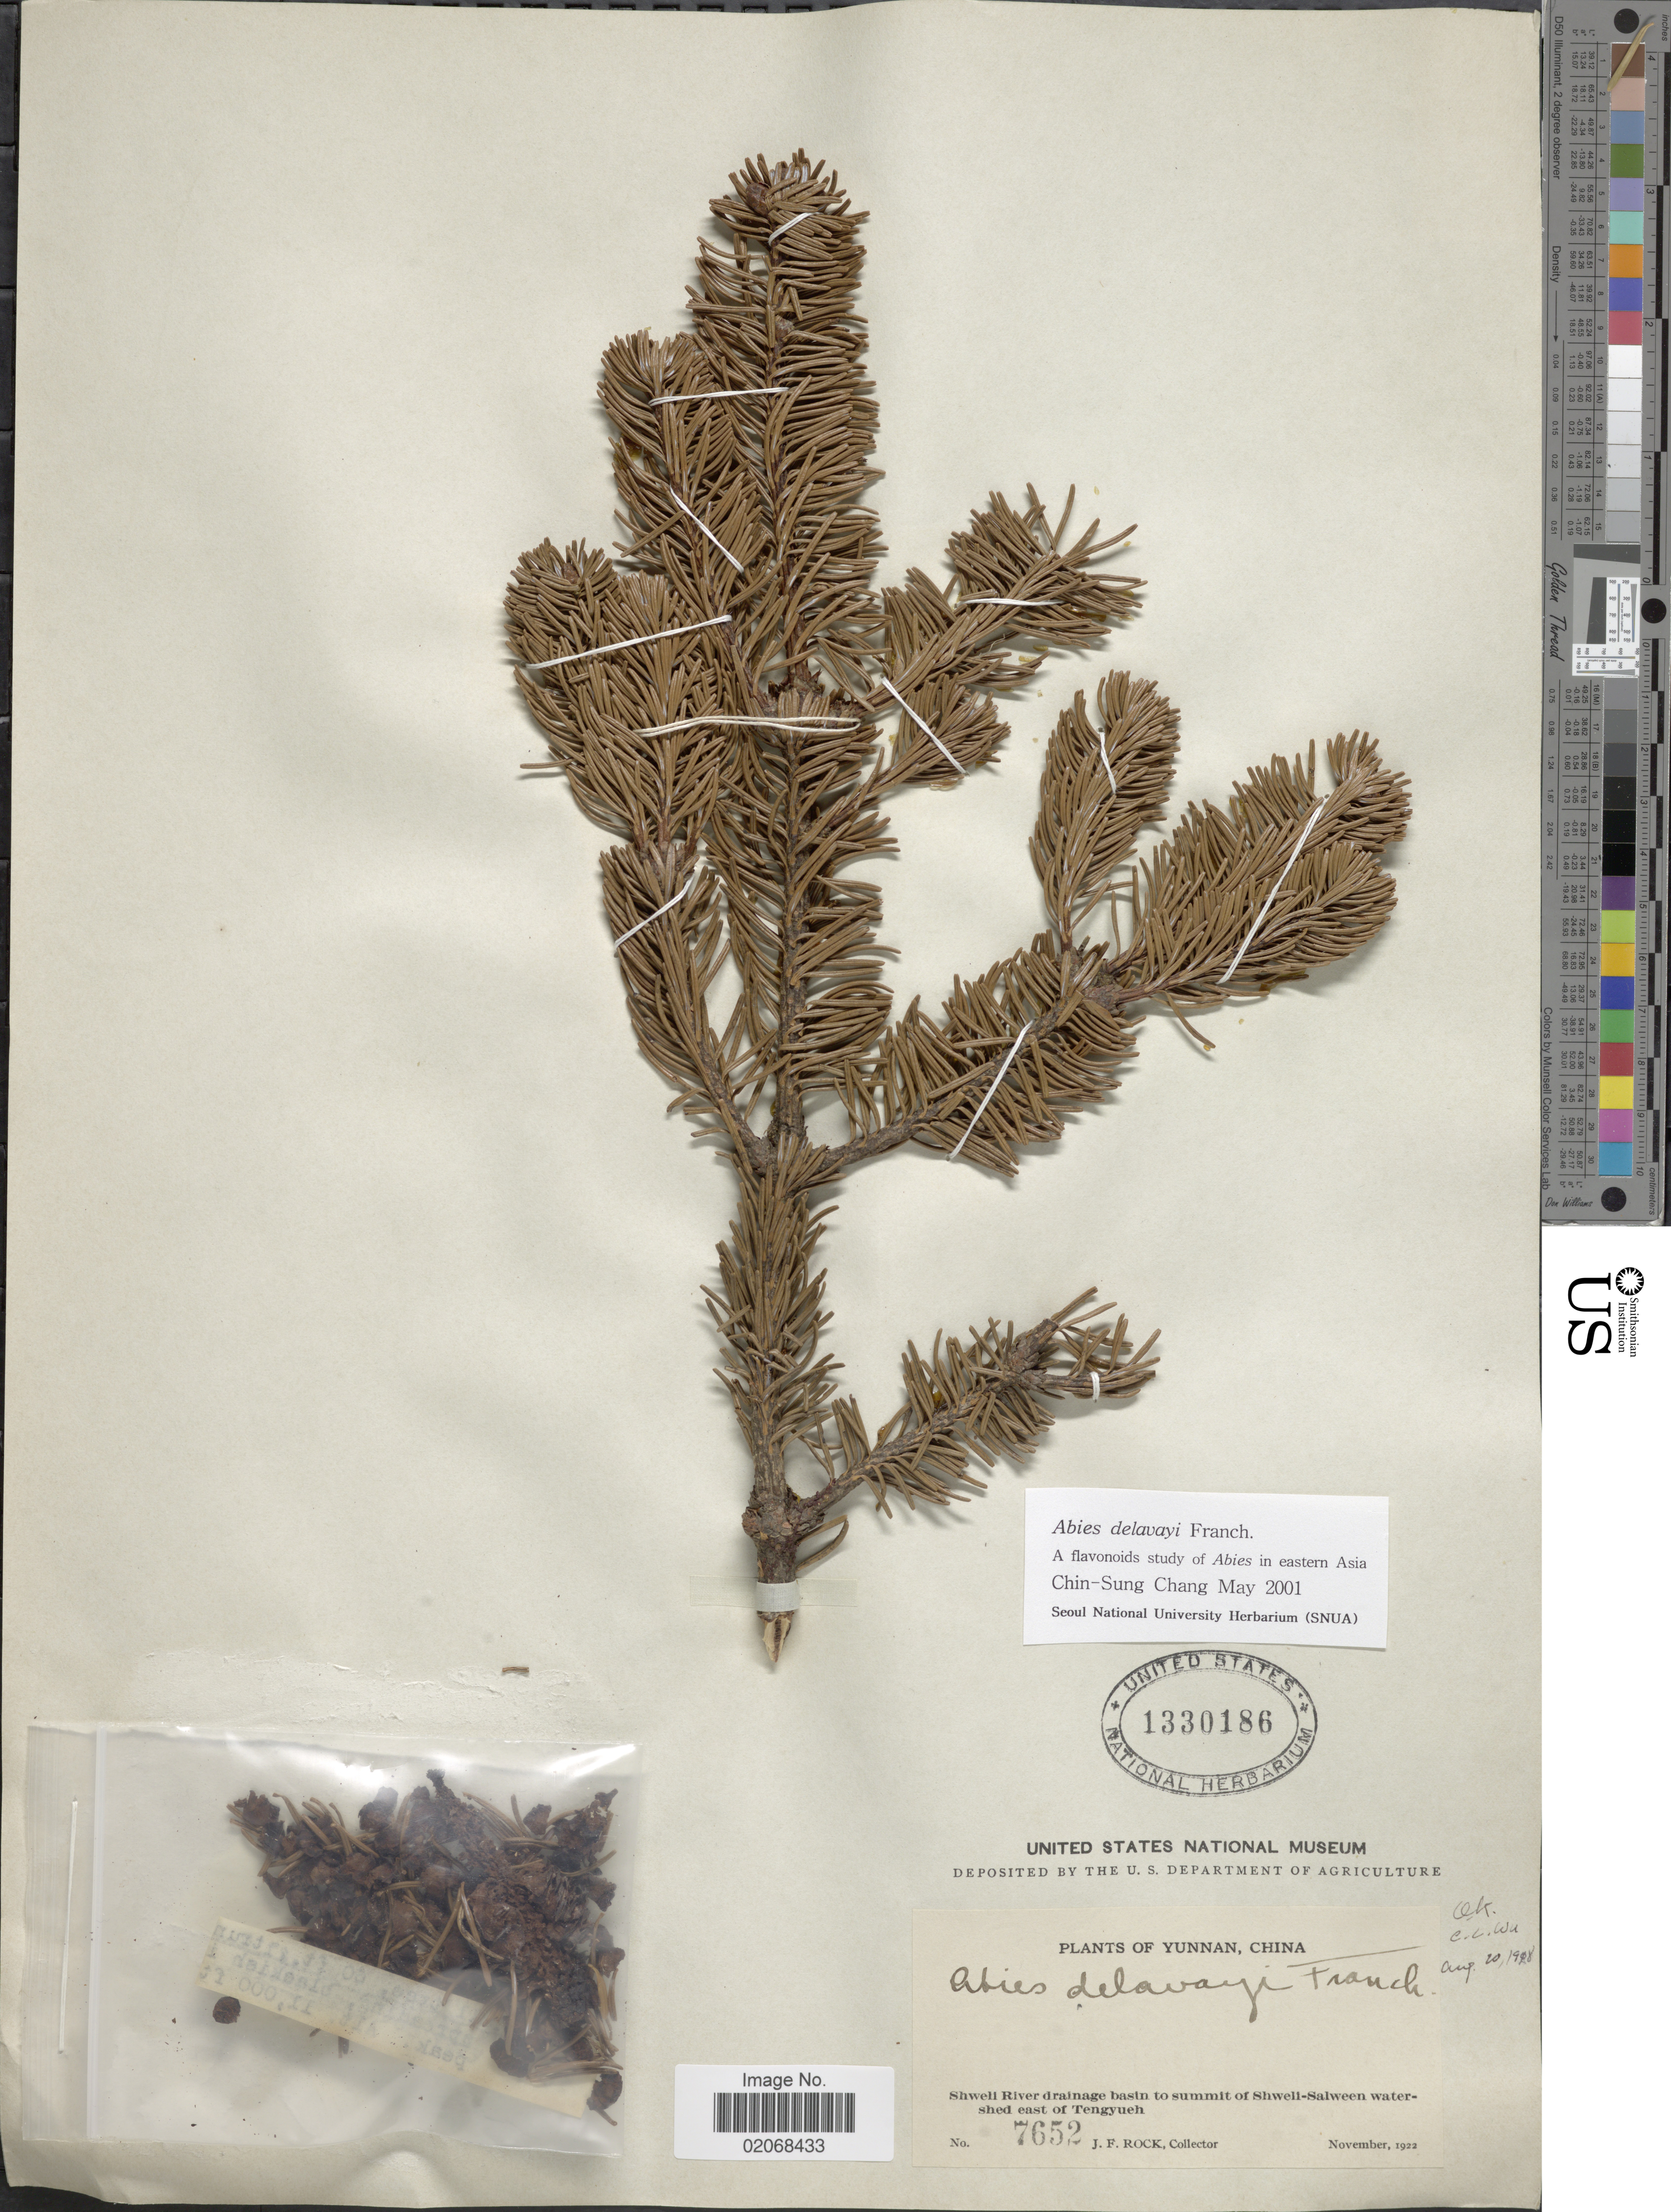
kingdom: Plantae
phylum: Tracheophyta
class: Pinopsida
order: Pinales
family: Pinaceae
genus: Abies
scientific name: Abies delavayi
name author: Franch.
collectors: J. Rock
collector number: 7652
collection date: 1922-11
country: China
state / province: Yunnan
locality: Shweli River drainage basin to summit of Shweli-Salween watershed east of Tengyueh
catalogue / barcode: US 1330186